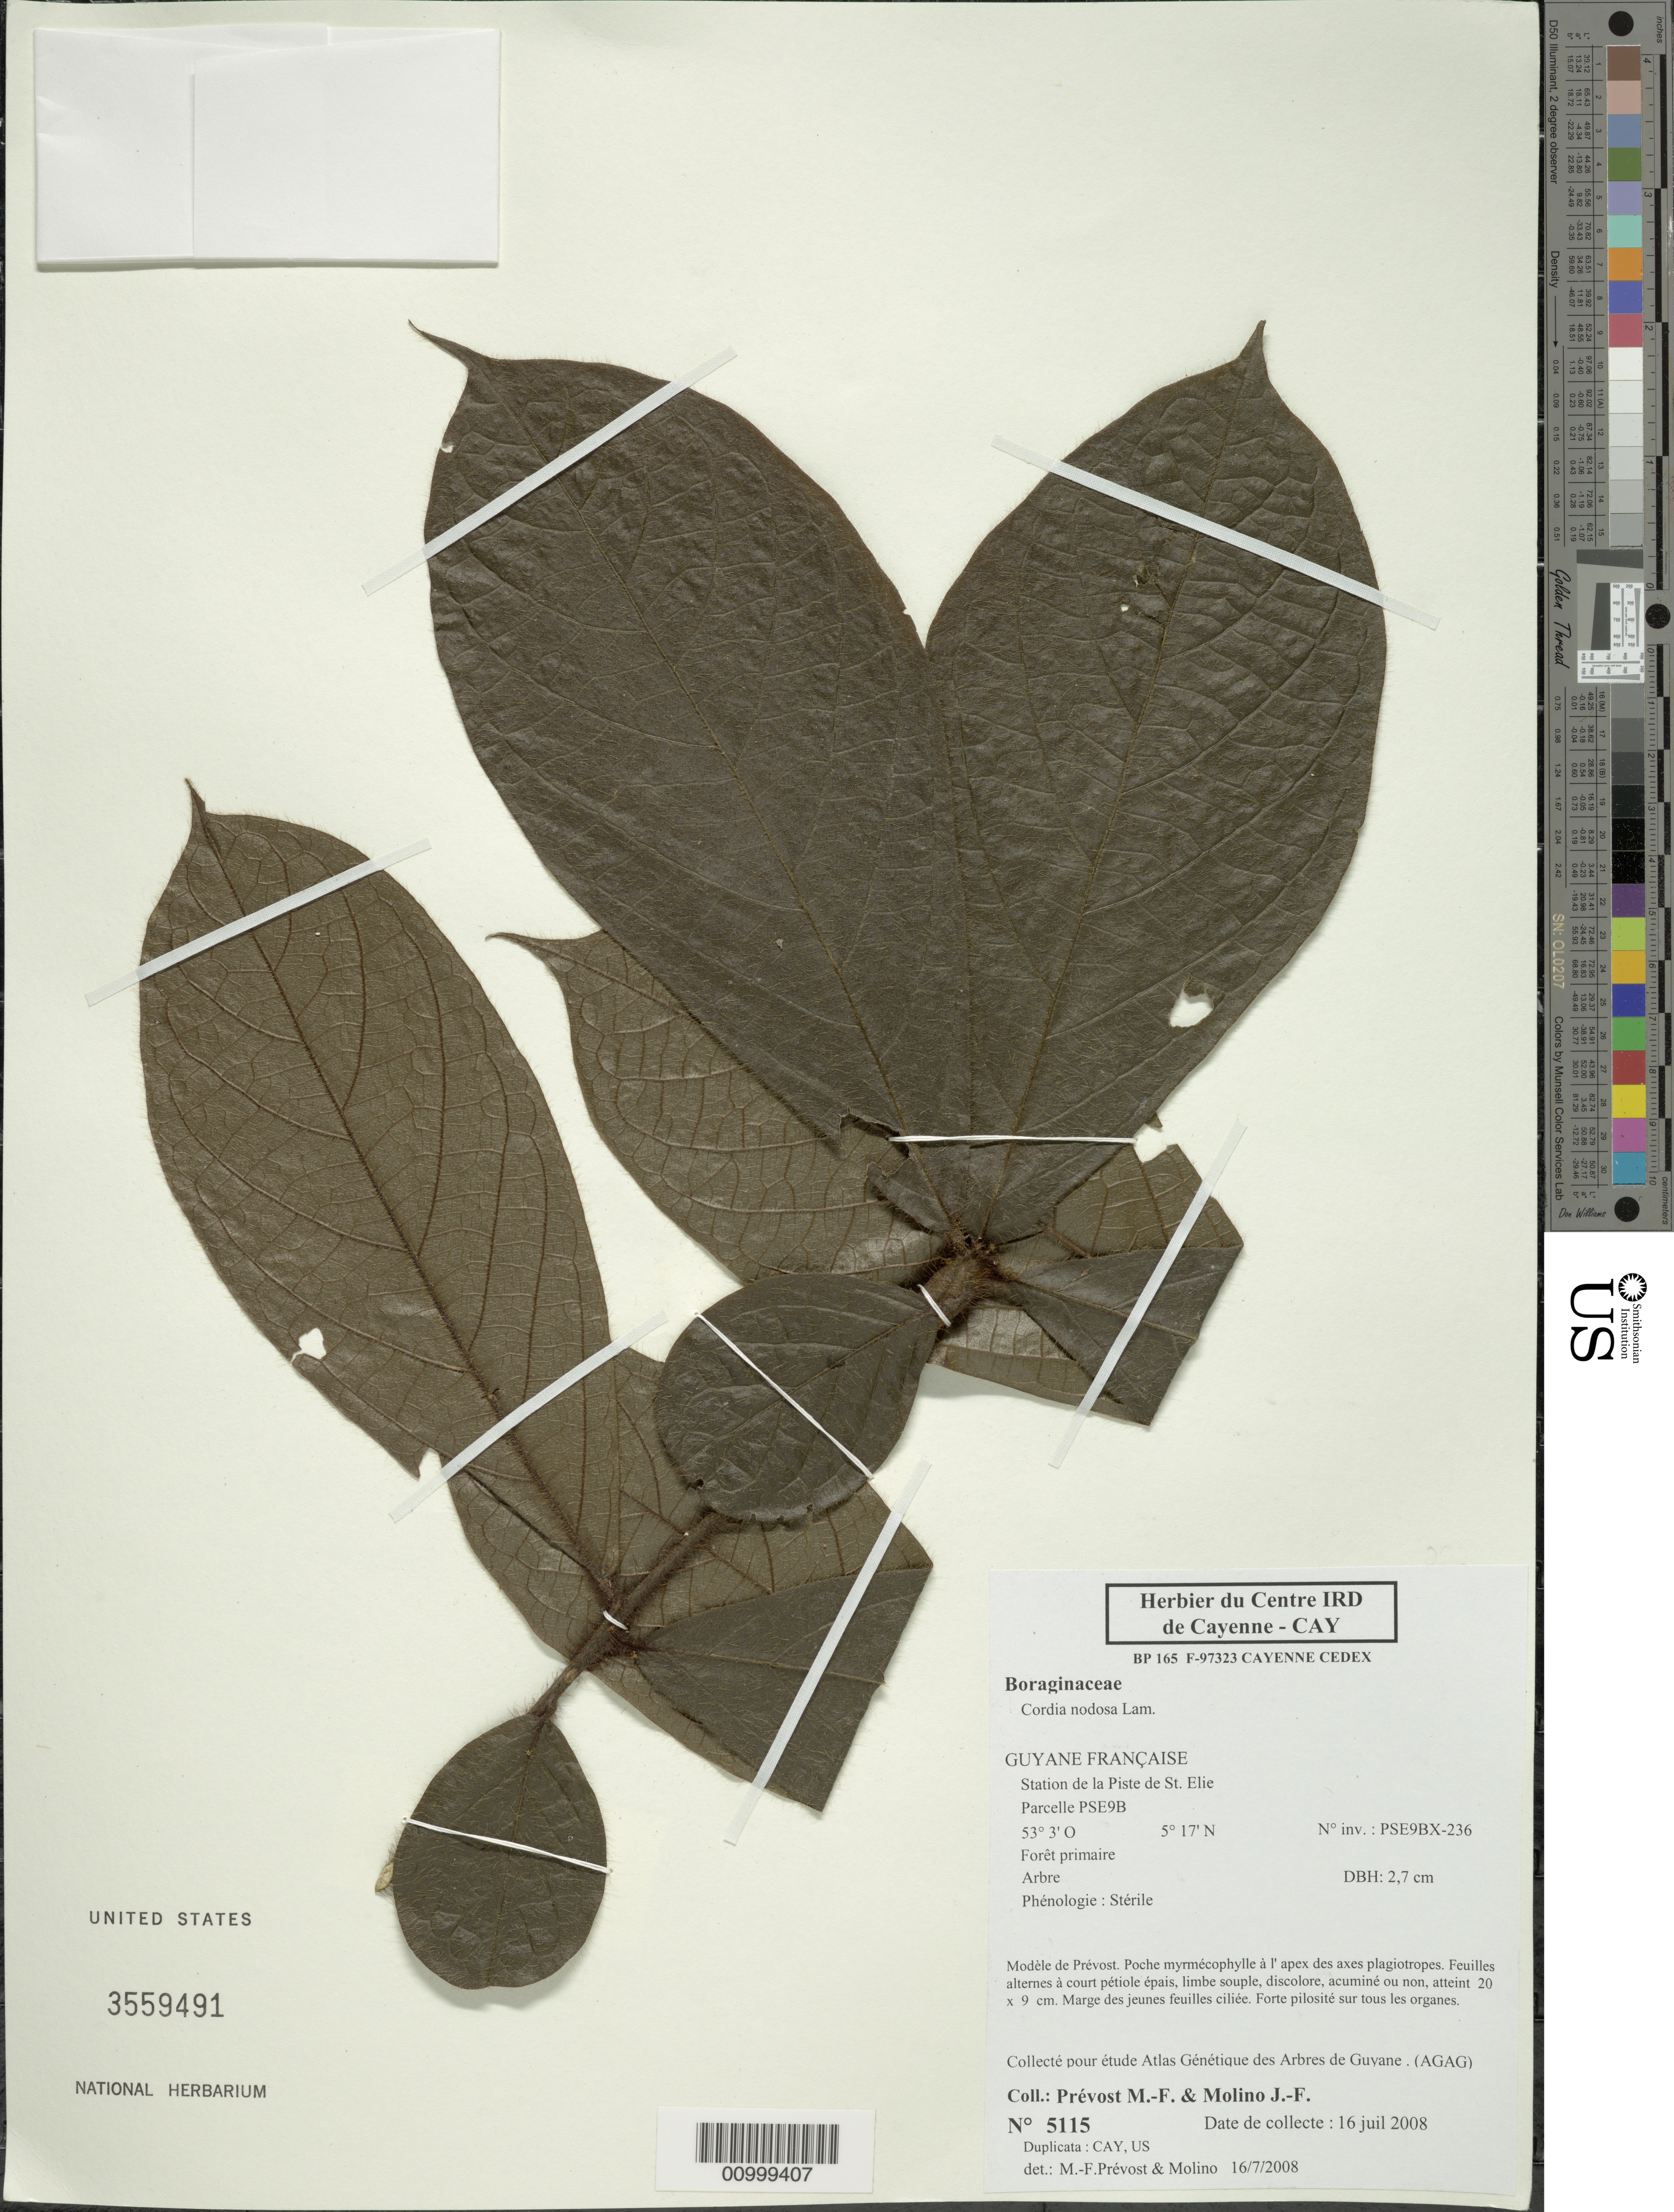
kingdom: Plantae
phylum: Tracheophyta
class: Magnoliopsida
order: Boraginales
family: Cordiaceae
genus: Cordia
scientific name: Cordia nodosa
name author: Lam.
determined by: Prévost, M.-F.; Molino, J. F.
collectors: M.-F. Prévost & J. Molino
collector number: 5115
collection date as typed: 16-Jul-08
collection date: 2008-07-16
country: French Guiana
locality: Station de la Piste de St. Elie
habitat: Foret primaire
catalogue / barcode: US 3559491